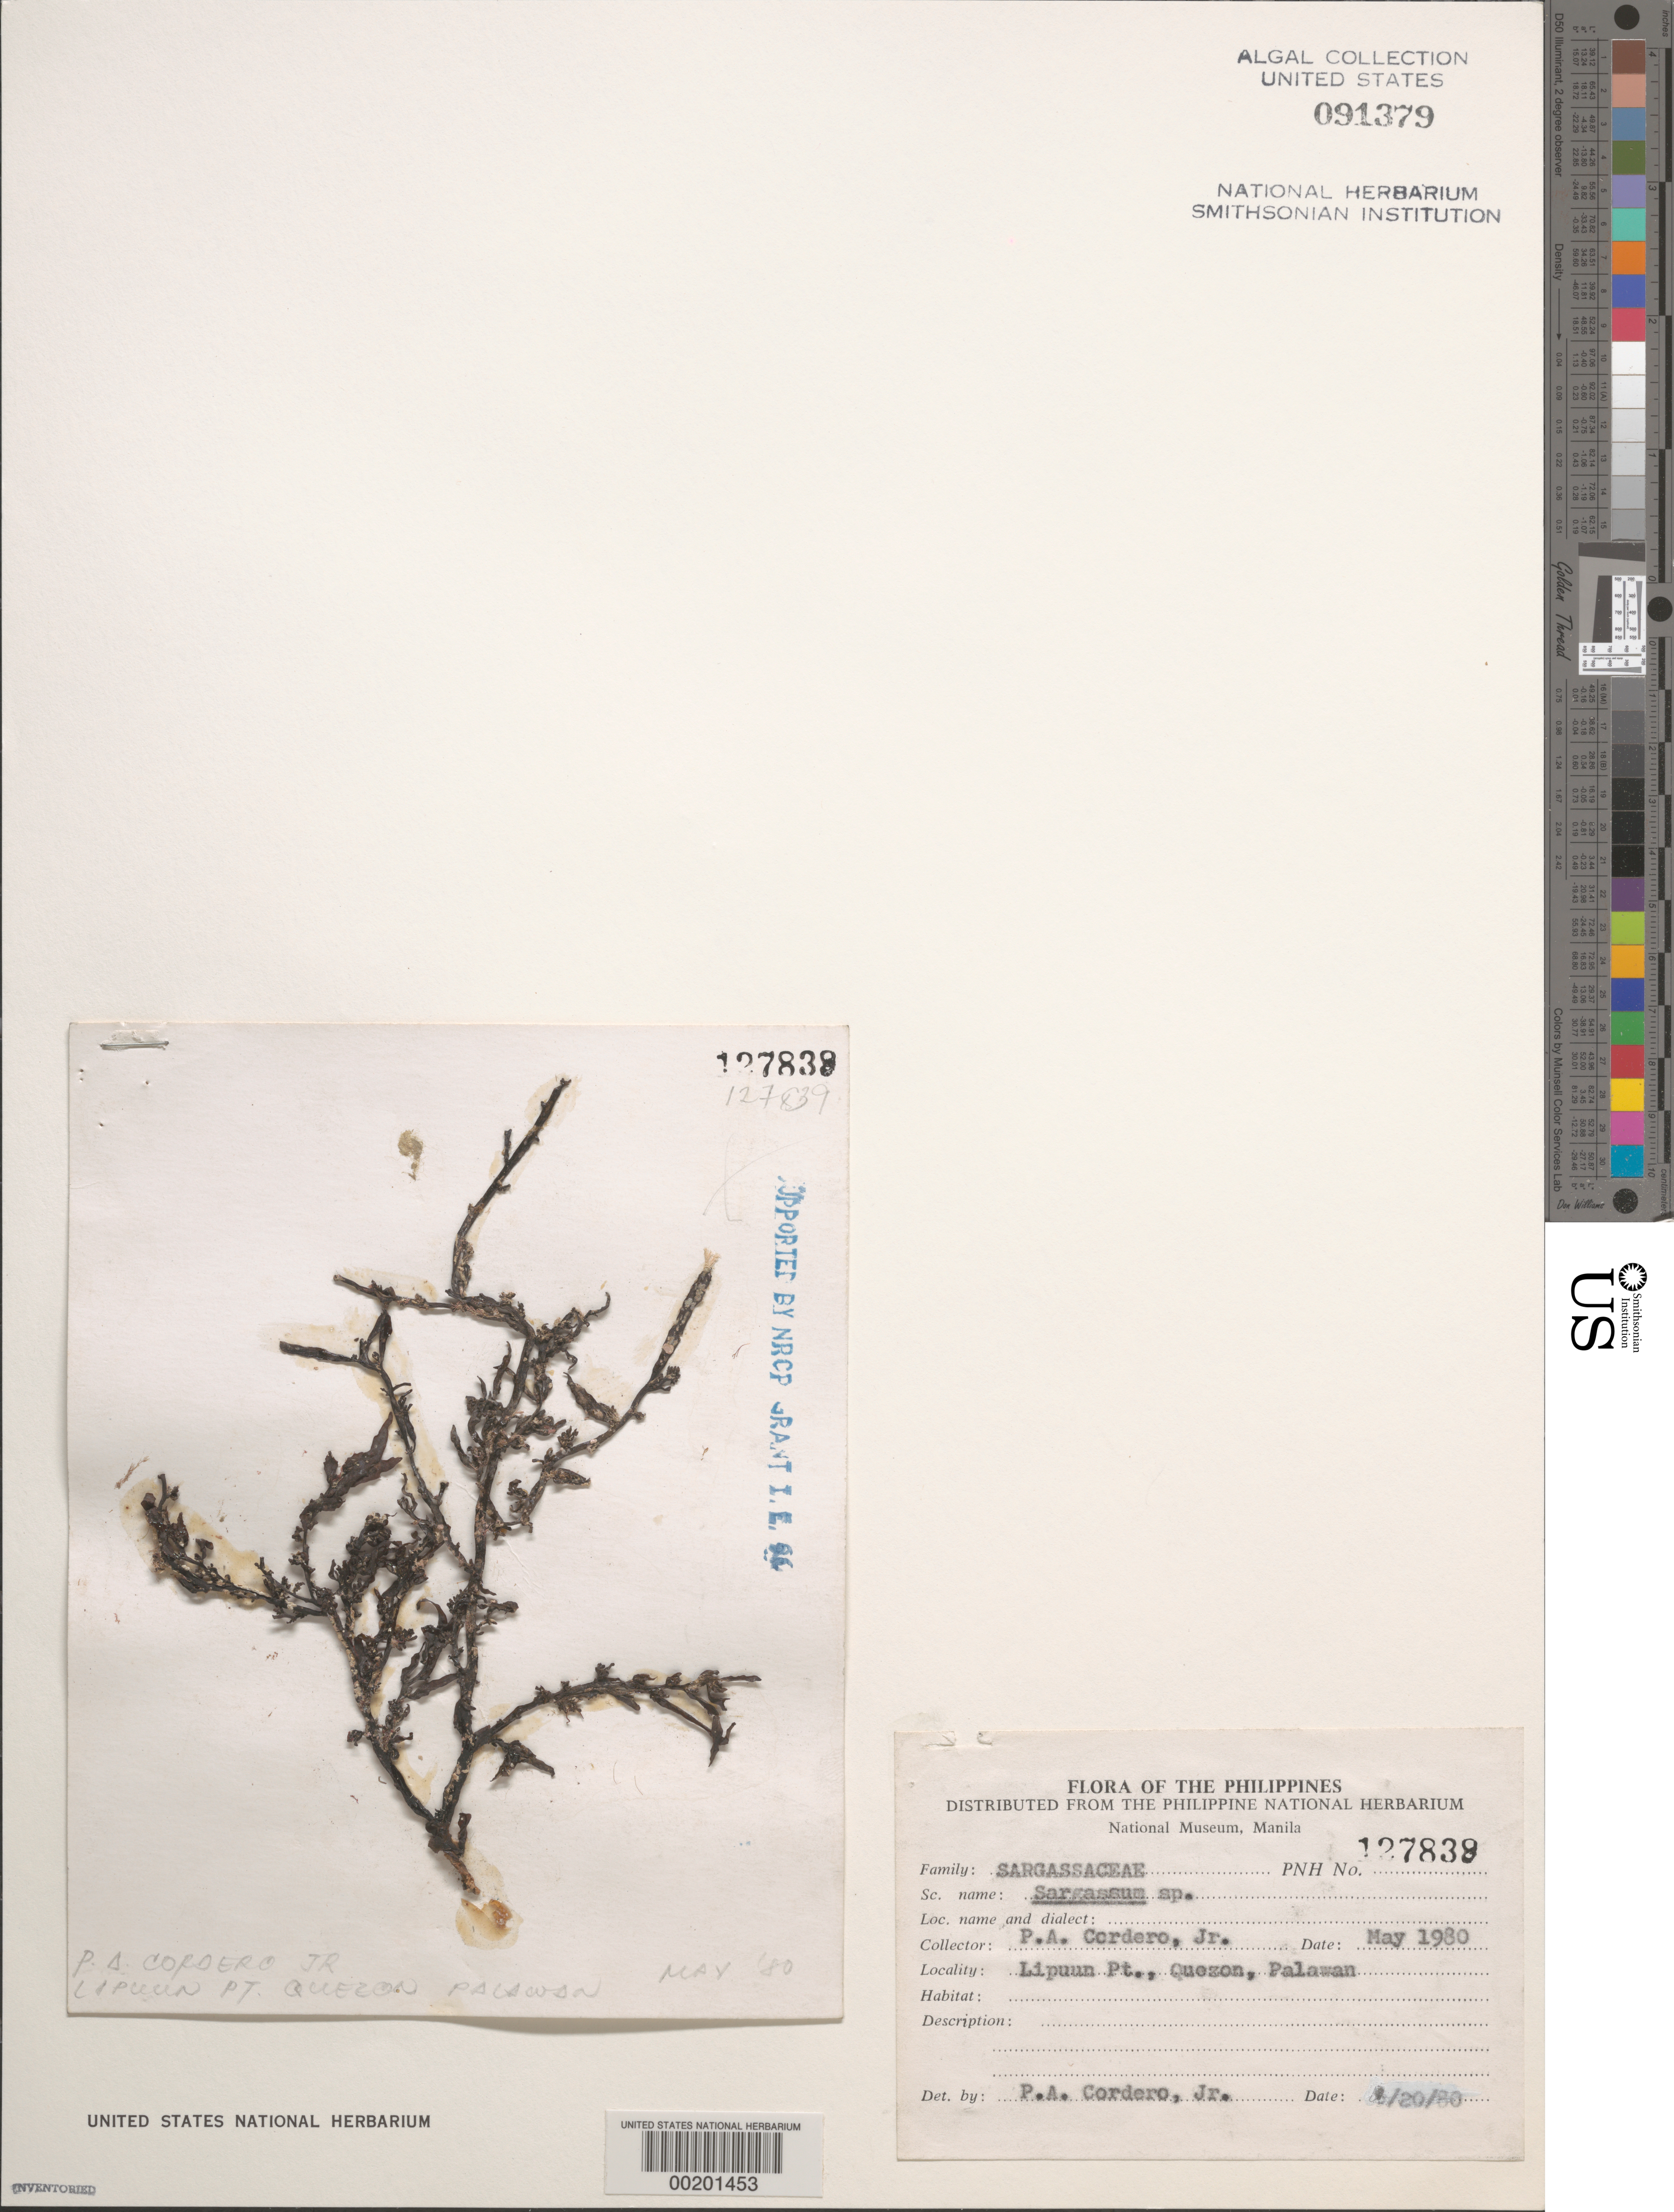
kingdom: Chromista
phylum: Ochrophyta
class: Phaeophyceae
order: Fucales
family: Sargassaceae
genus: Sargassum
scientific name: Sargassum sp.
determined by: Cordero, P. A., Jr.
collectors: P. A. Cordero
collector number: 127838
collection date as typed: May 1980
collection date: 1980-05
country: Philippines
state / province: Mimaropa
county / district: Palawan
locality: Lipuun point, quezon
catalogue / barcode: US 91379